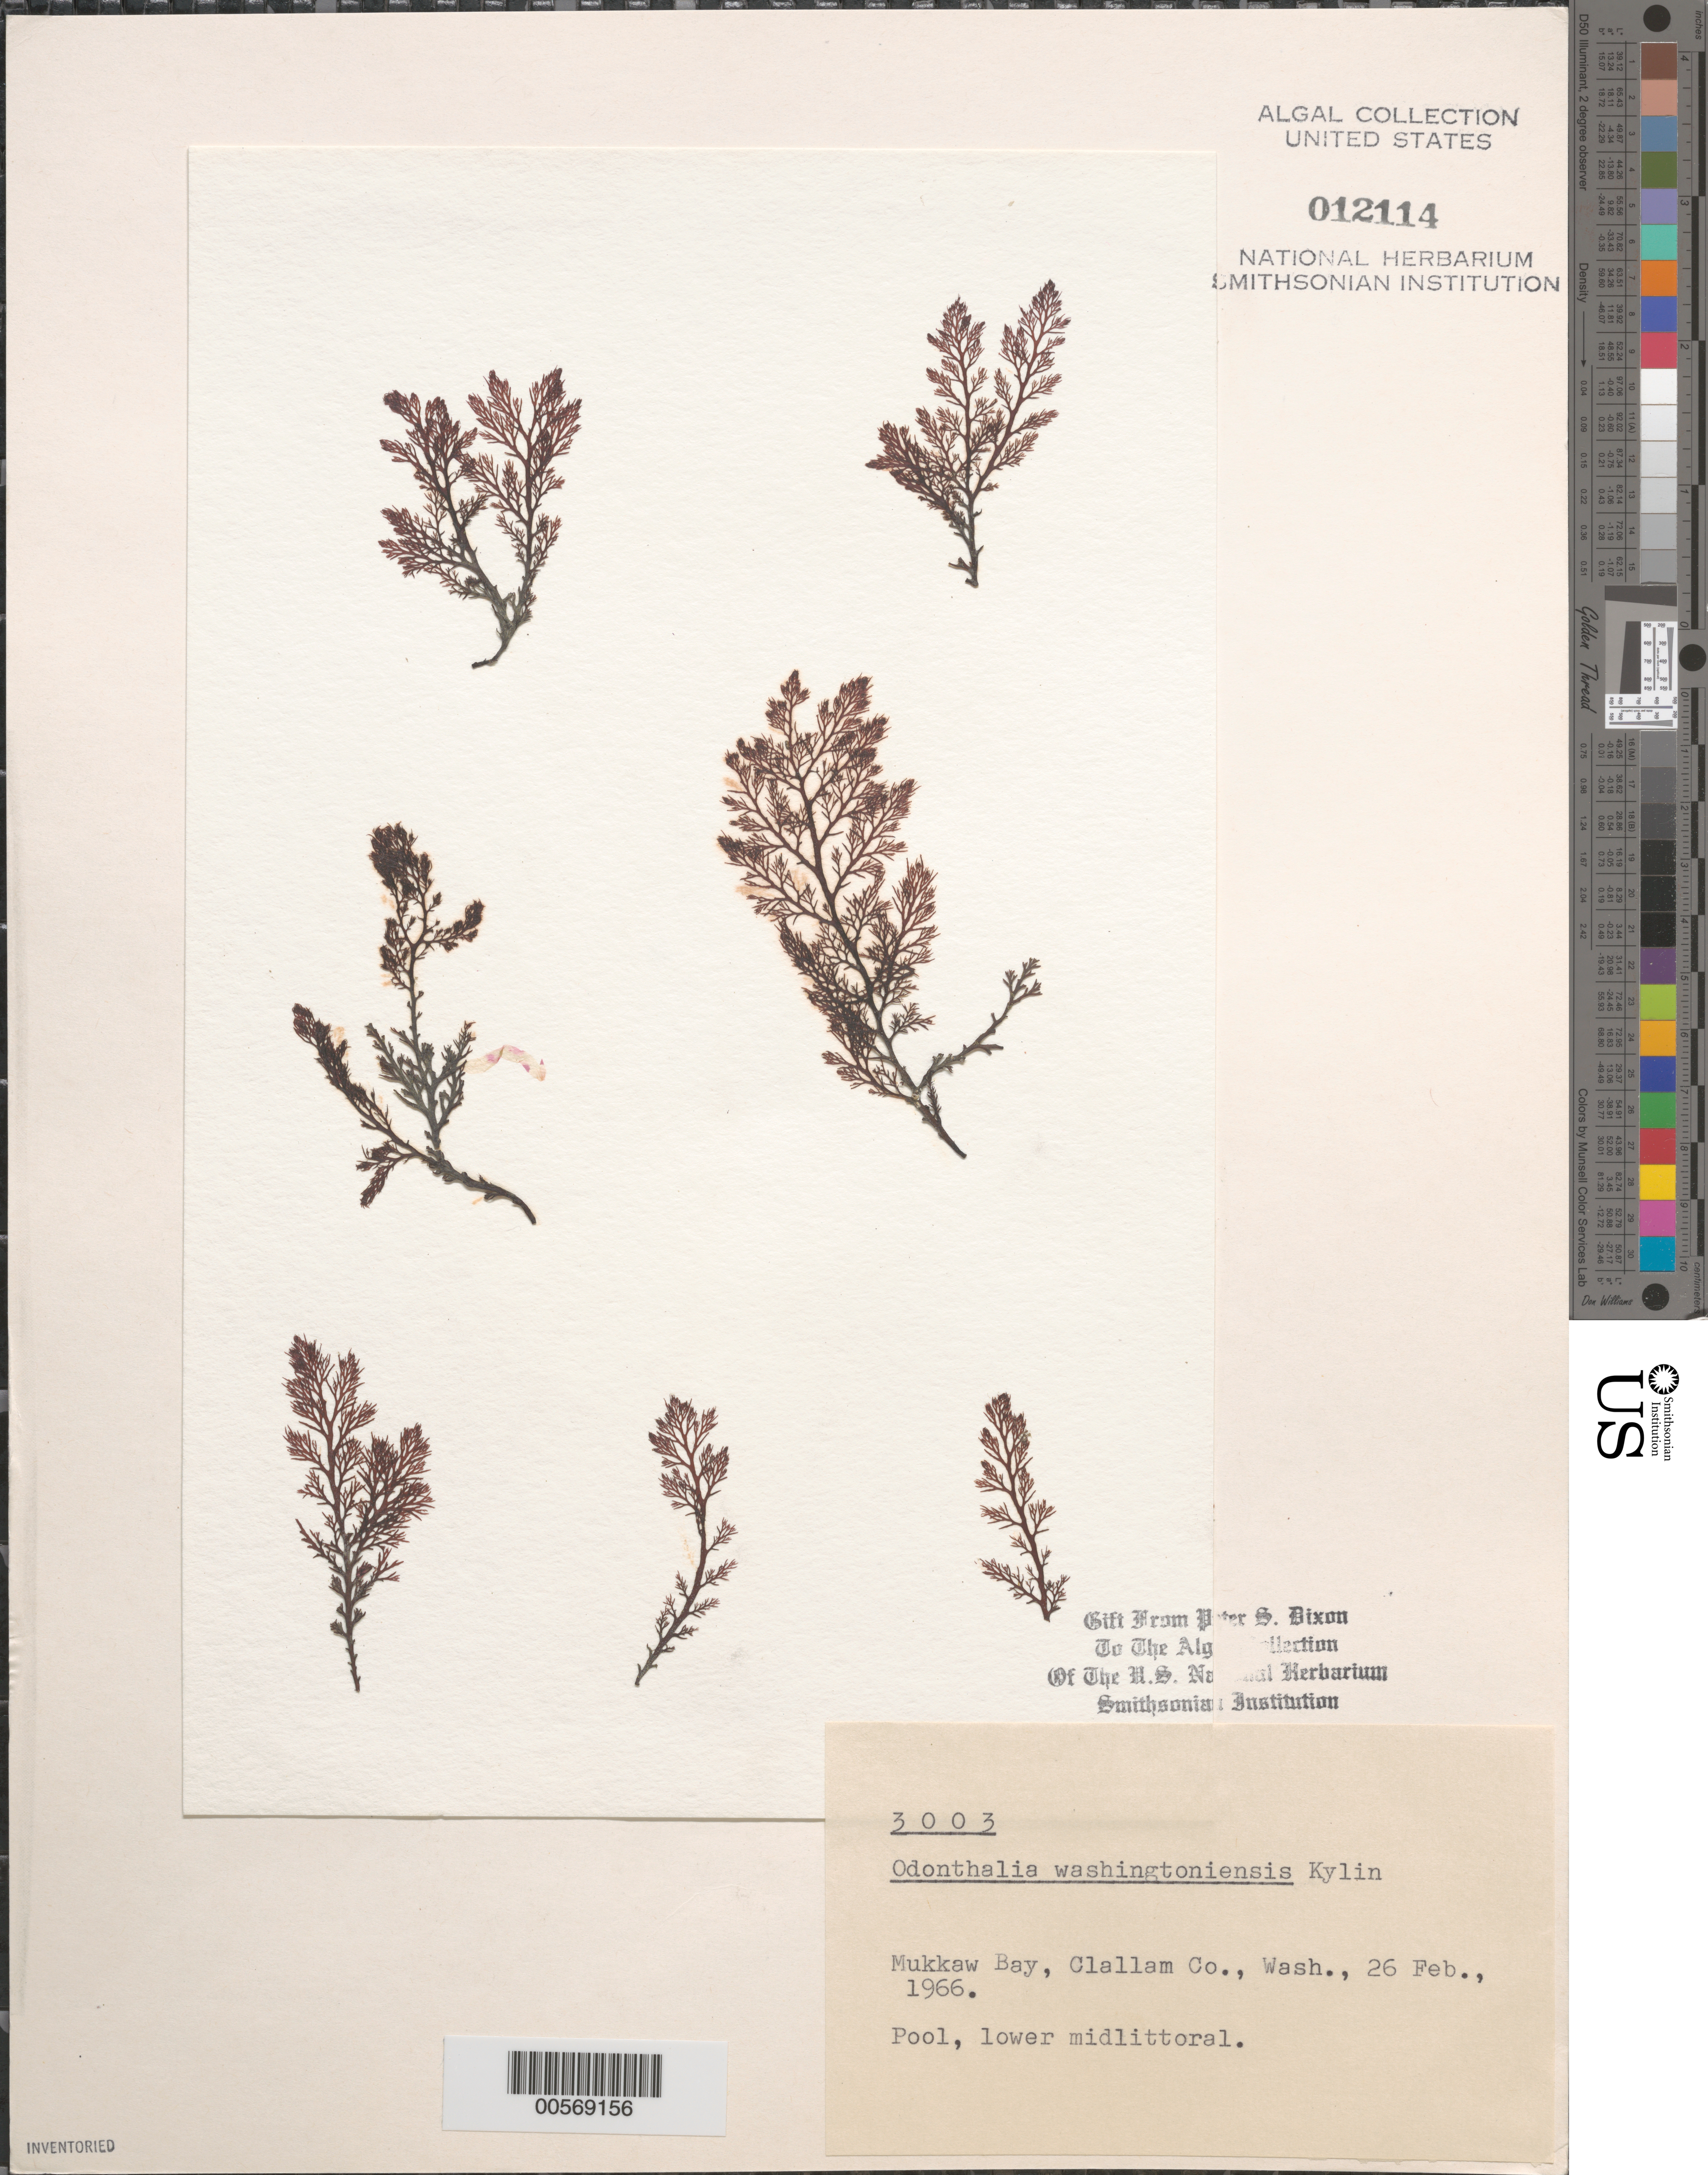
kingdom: Plantae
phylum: Rhodophyta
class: Florideophyceae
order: Ceramiales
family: Rhodomelaceae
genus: Odonthalia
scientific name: Odonthalia washingtoniensis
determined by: Dixon, P. S.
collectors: P. S. Dixon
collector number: PSD 3003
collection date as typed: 26 Feb 1966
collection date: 1966-02-26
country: United States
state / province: Washington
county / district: Clallam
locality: Mukkaw Bay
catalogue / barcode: US 12114